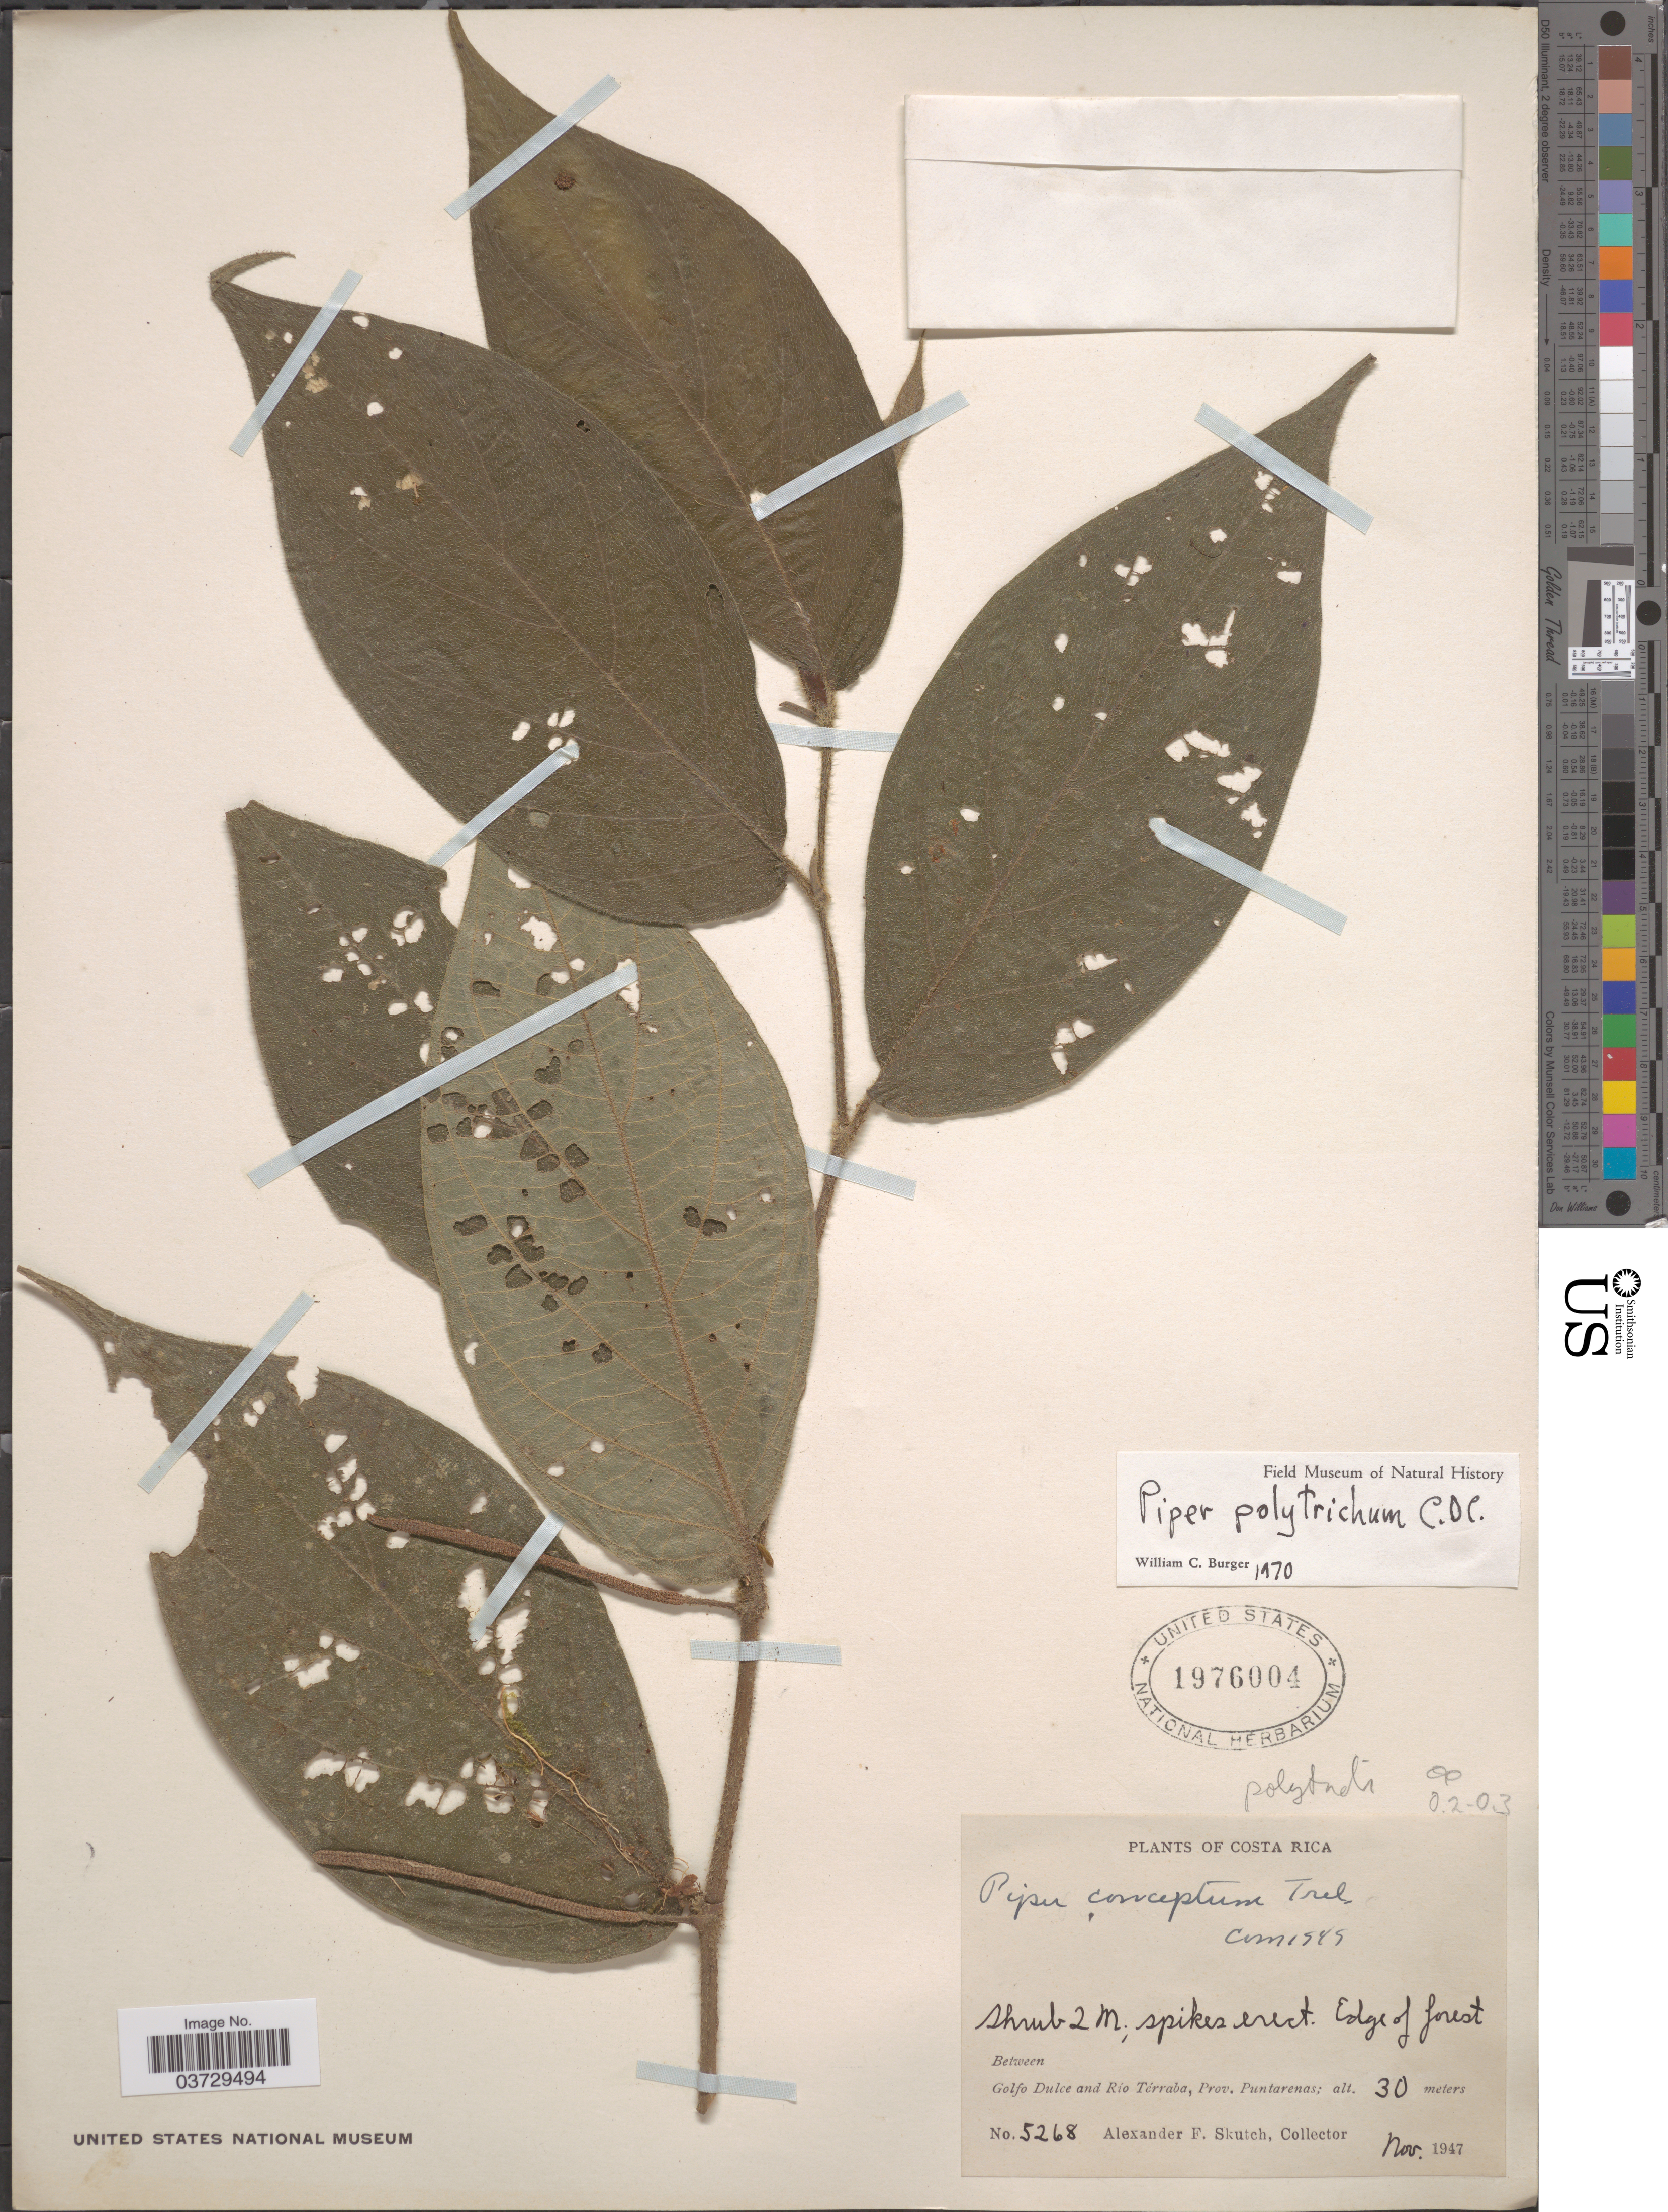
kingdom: Plantae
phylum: Tracheophyta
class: Magnoliopsida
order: Piperales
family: Piperaceae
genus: Piper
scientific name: Piper polytrichum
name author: C. DC.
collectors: A. F. Skutch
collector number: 5268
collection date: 1947-11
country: Costa Rica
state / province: Puntarenas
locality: Between Golfo Dulce and Río Térraba.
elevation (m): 30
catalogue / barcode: US 1976004